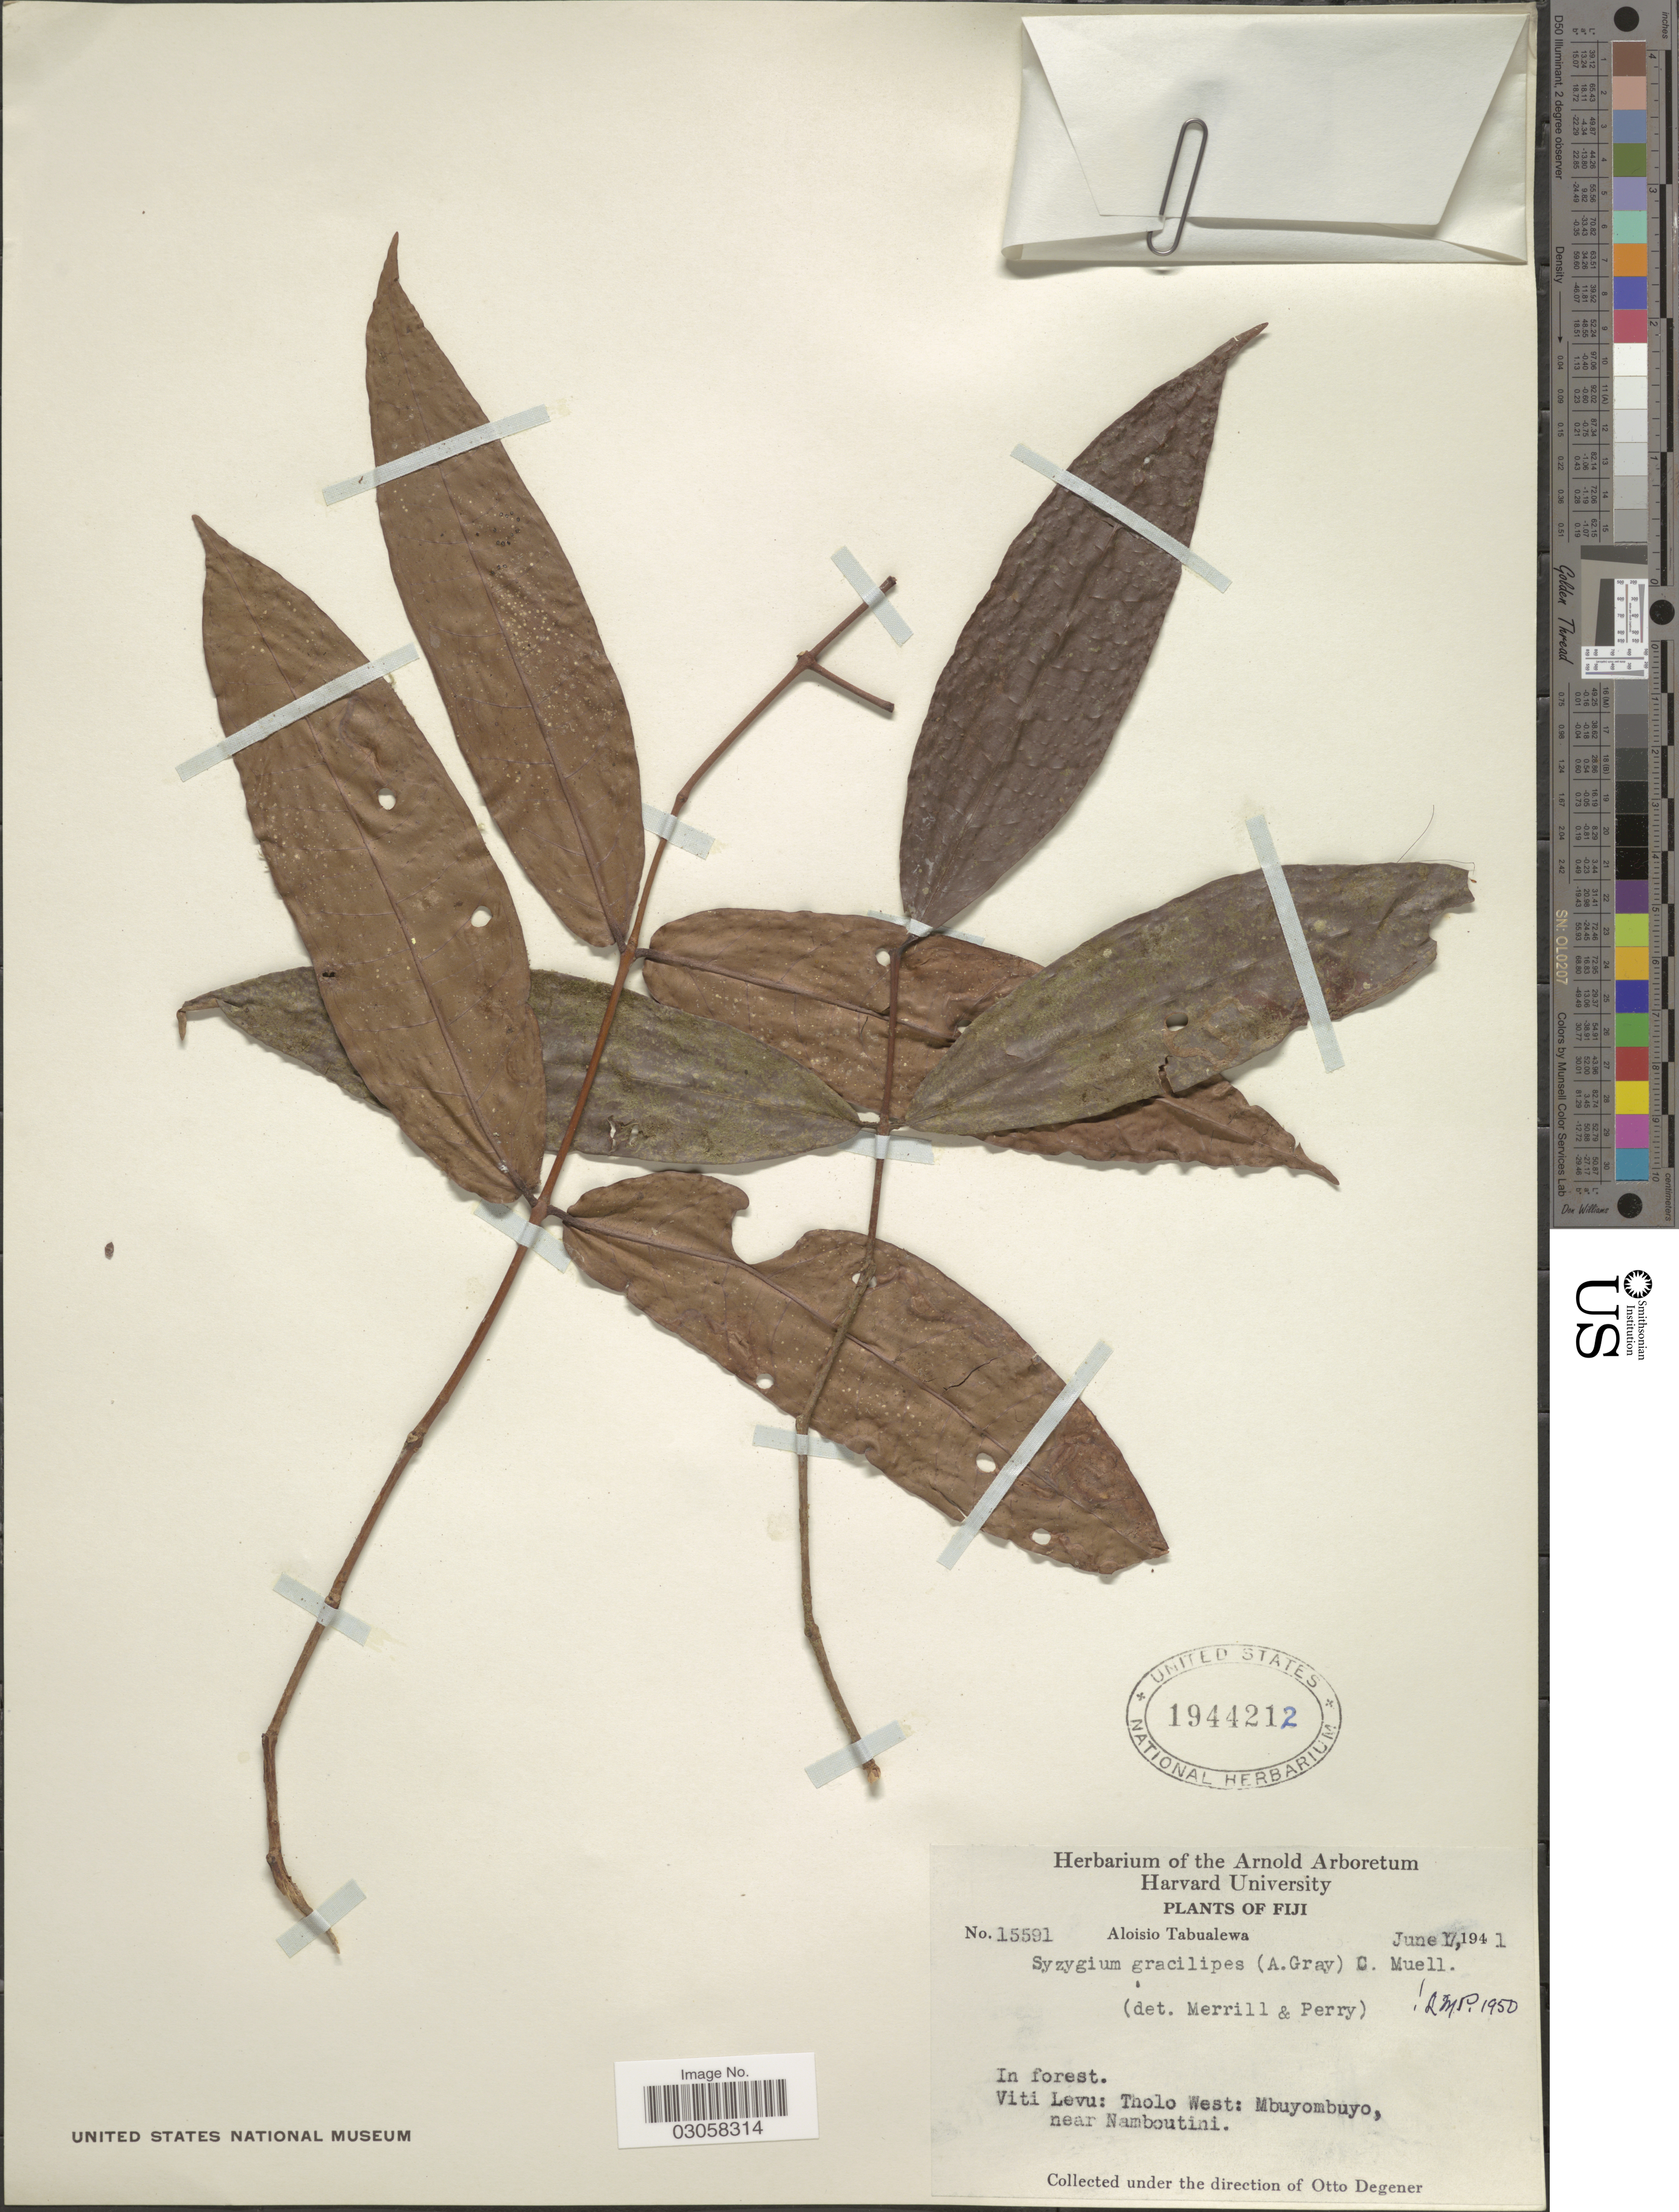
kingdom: Plantae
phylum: Tracheophyta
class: Magnoliopsida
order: Myrtales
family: Myrtaceae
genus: Syzygium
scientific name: Syzygium gracilipes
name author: (A. Gray) Merr. & L.M. Perry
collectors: A. Tabualewa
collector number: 15591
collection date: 1941-06-17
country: Fiji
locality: Viti Levu: Tholo West: Mbuyombuyo, near Namboutini.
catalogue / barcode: US 1944212